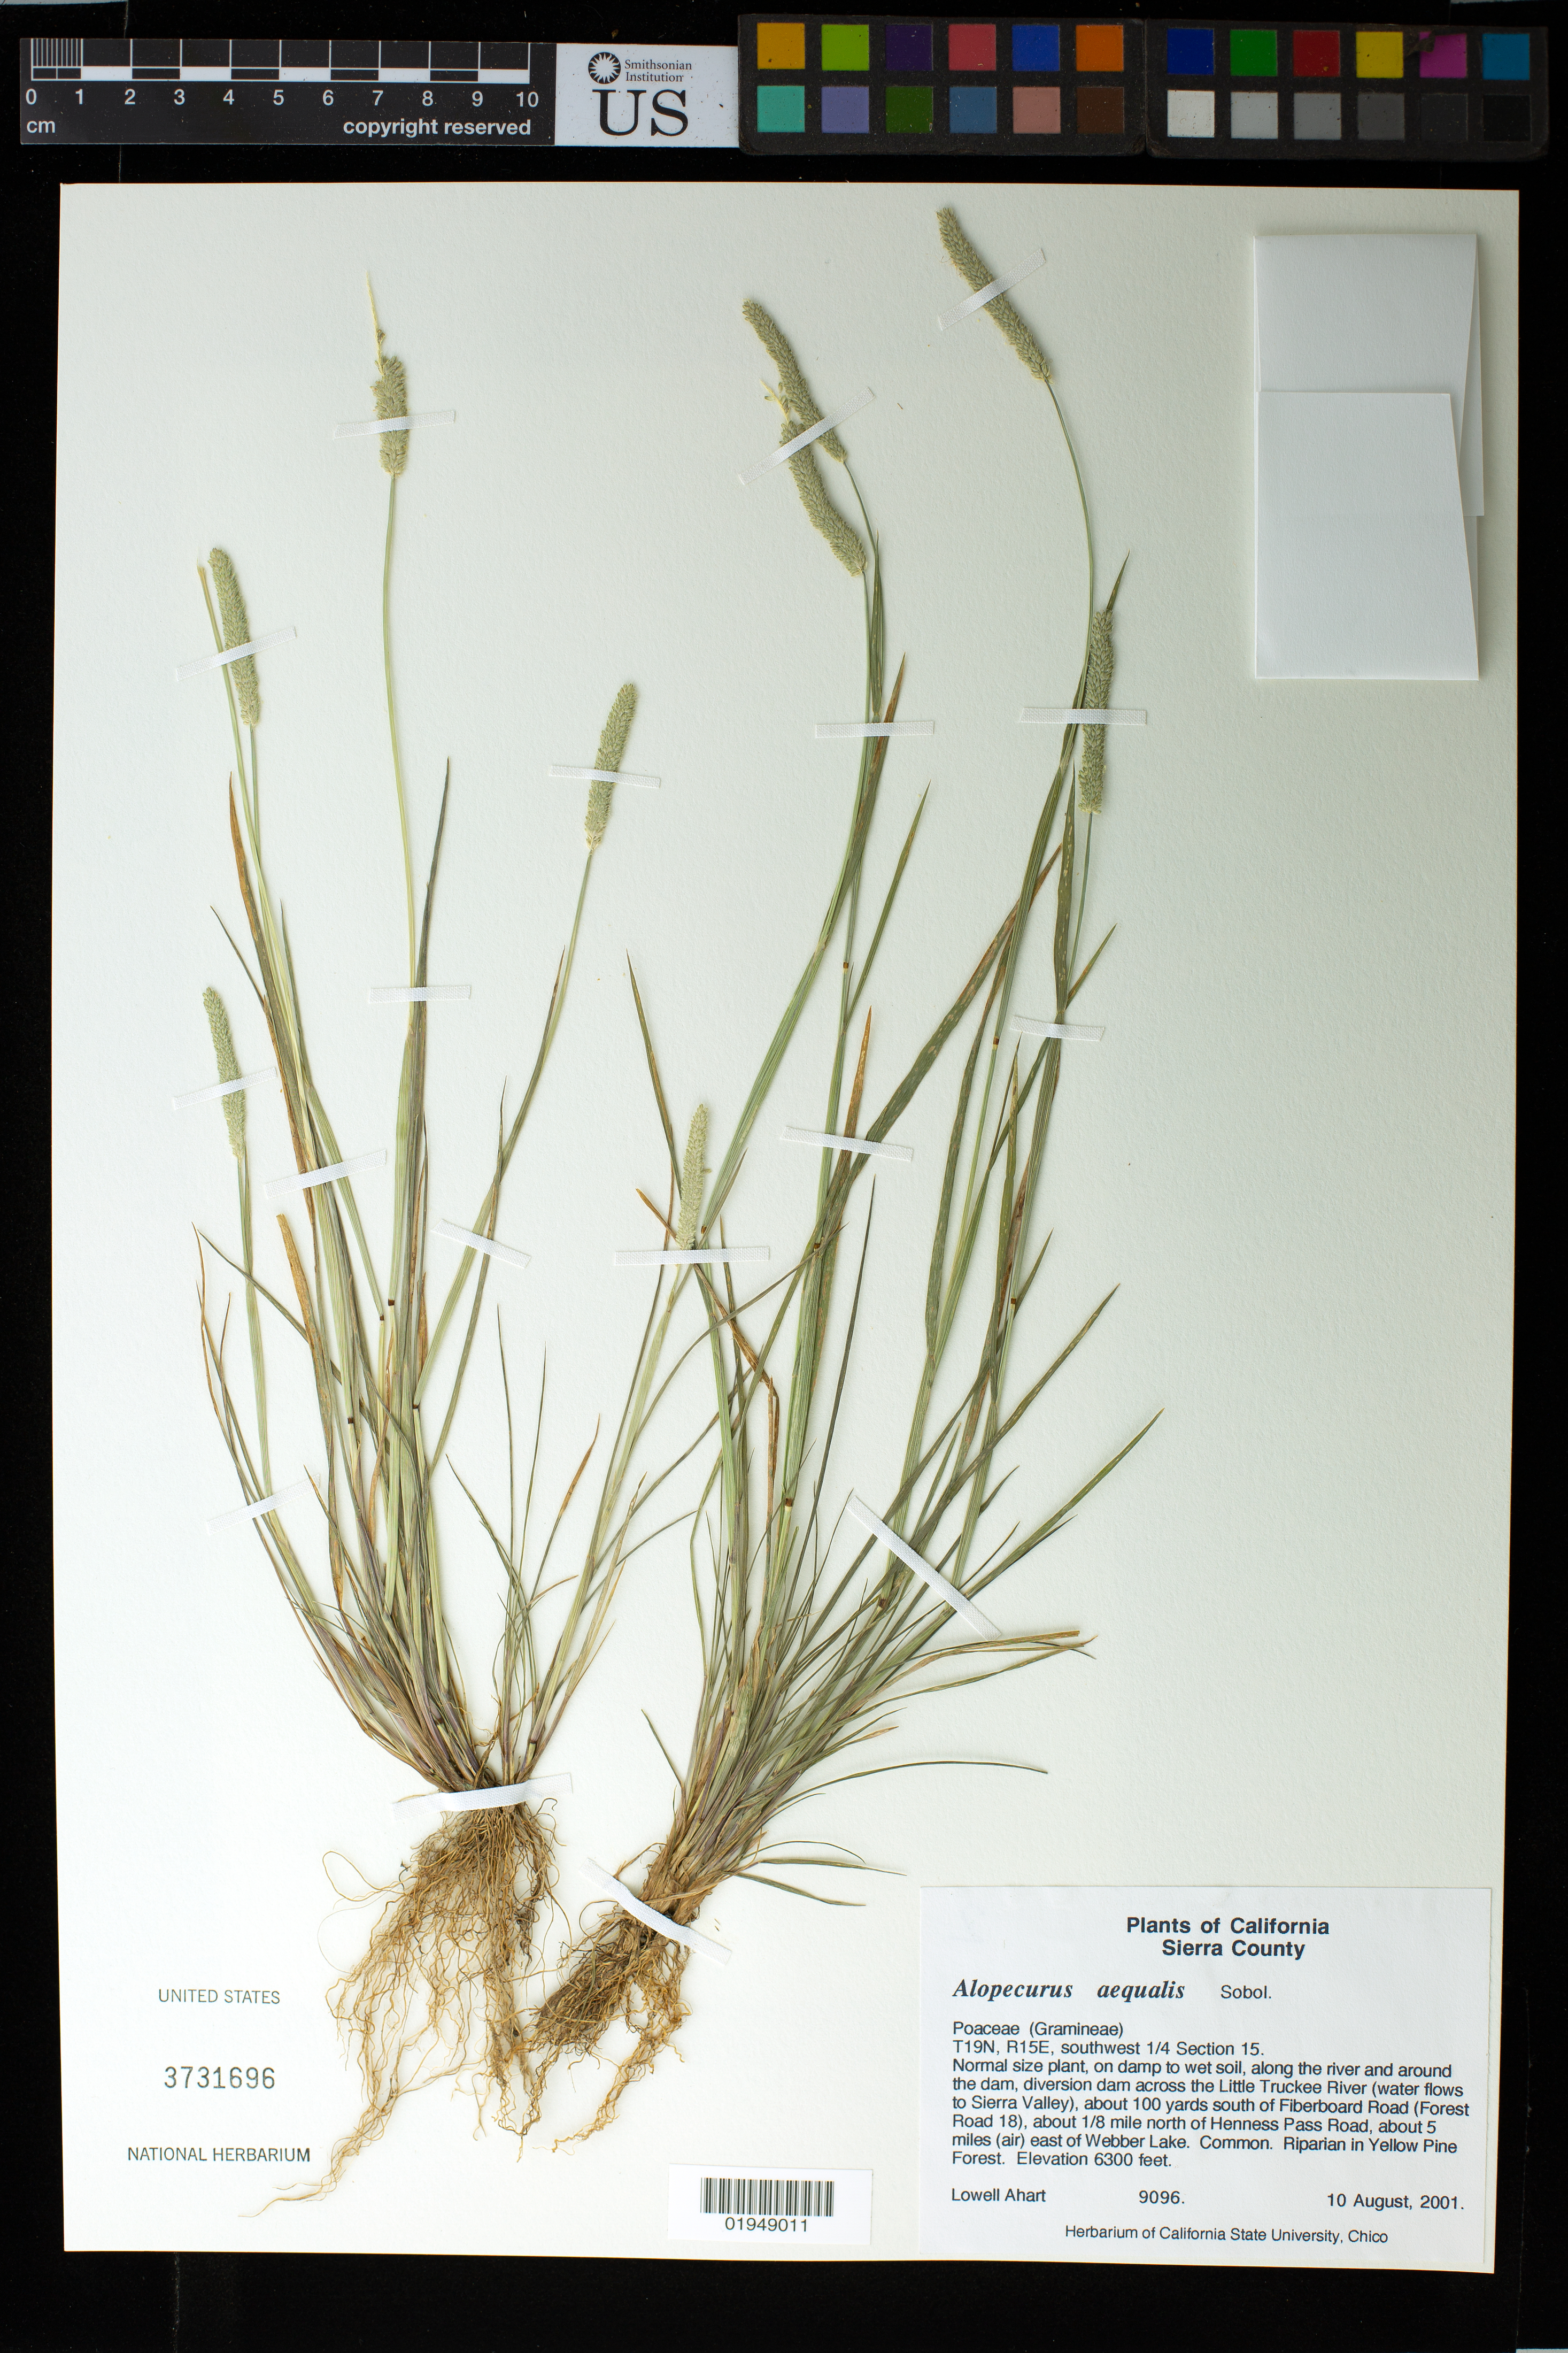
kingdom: Plantae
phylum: Tracheophyta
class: Liliopsida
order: Poales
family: Poaceae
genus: Alopecurus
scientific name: Alopecurus aequalis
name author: Sobol.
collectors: L. Ahart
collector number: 9096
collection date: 2001-08-10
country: United States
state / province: California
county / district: Sierra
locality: Diversion dam across the Little Truckee River, about 100 yards south of Fiberboard Road (Forest Road 18), about 1/8 mile north of Henness Pass Road, about 5 miles (air) east of Webber Lake. T19N, R15E, southwest 1/4 Section 15.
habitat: riparian in yellow pine forest; along the river and around the dam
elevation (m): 1920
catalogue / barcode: US 3731696